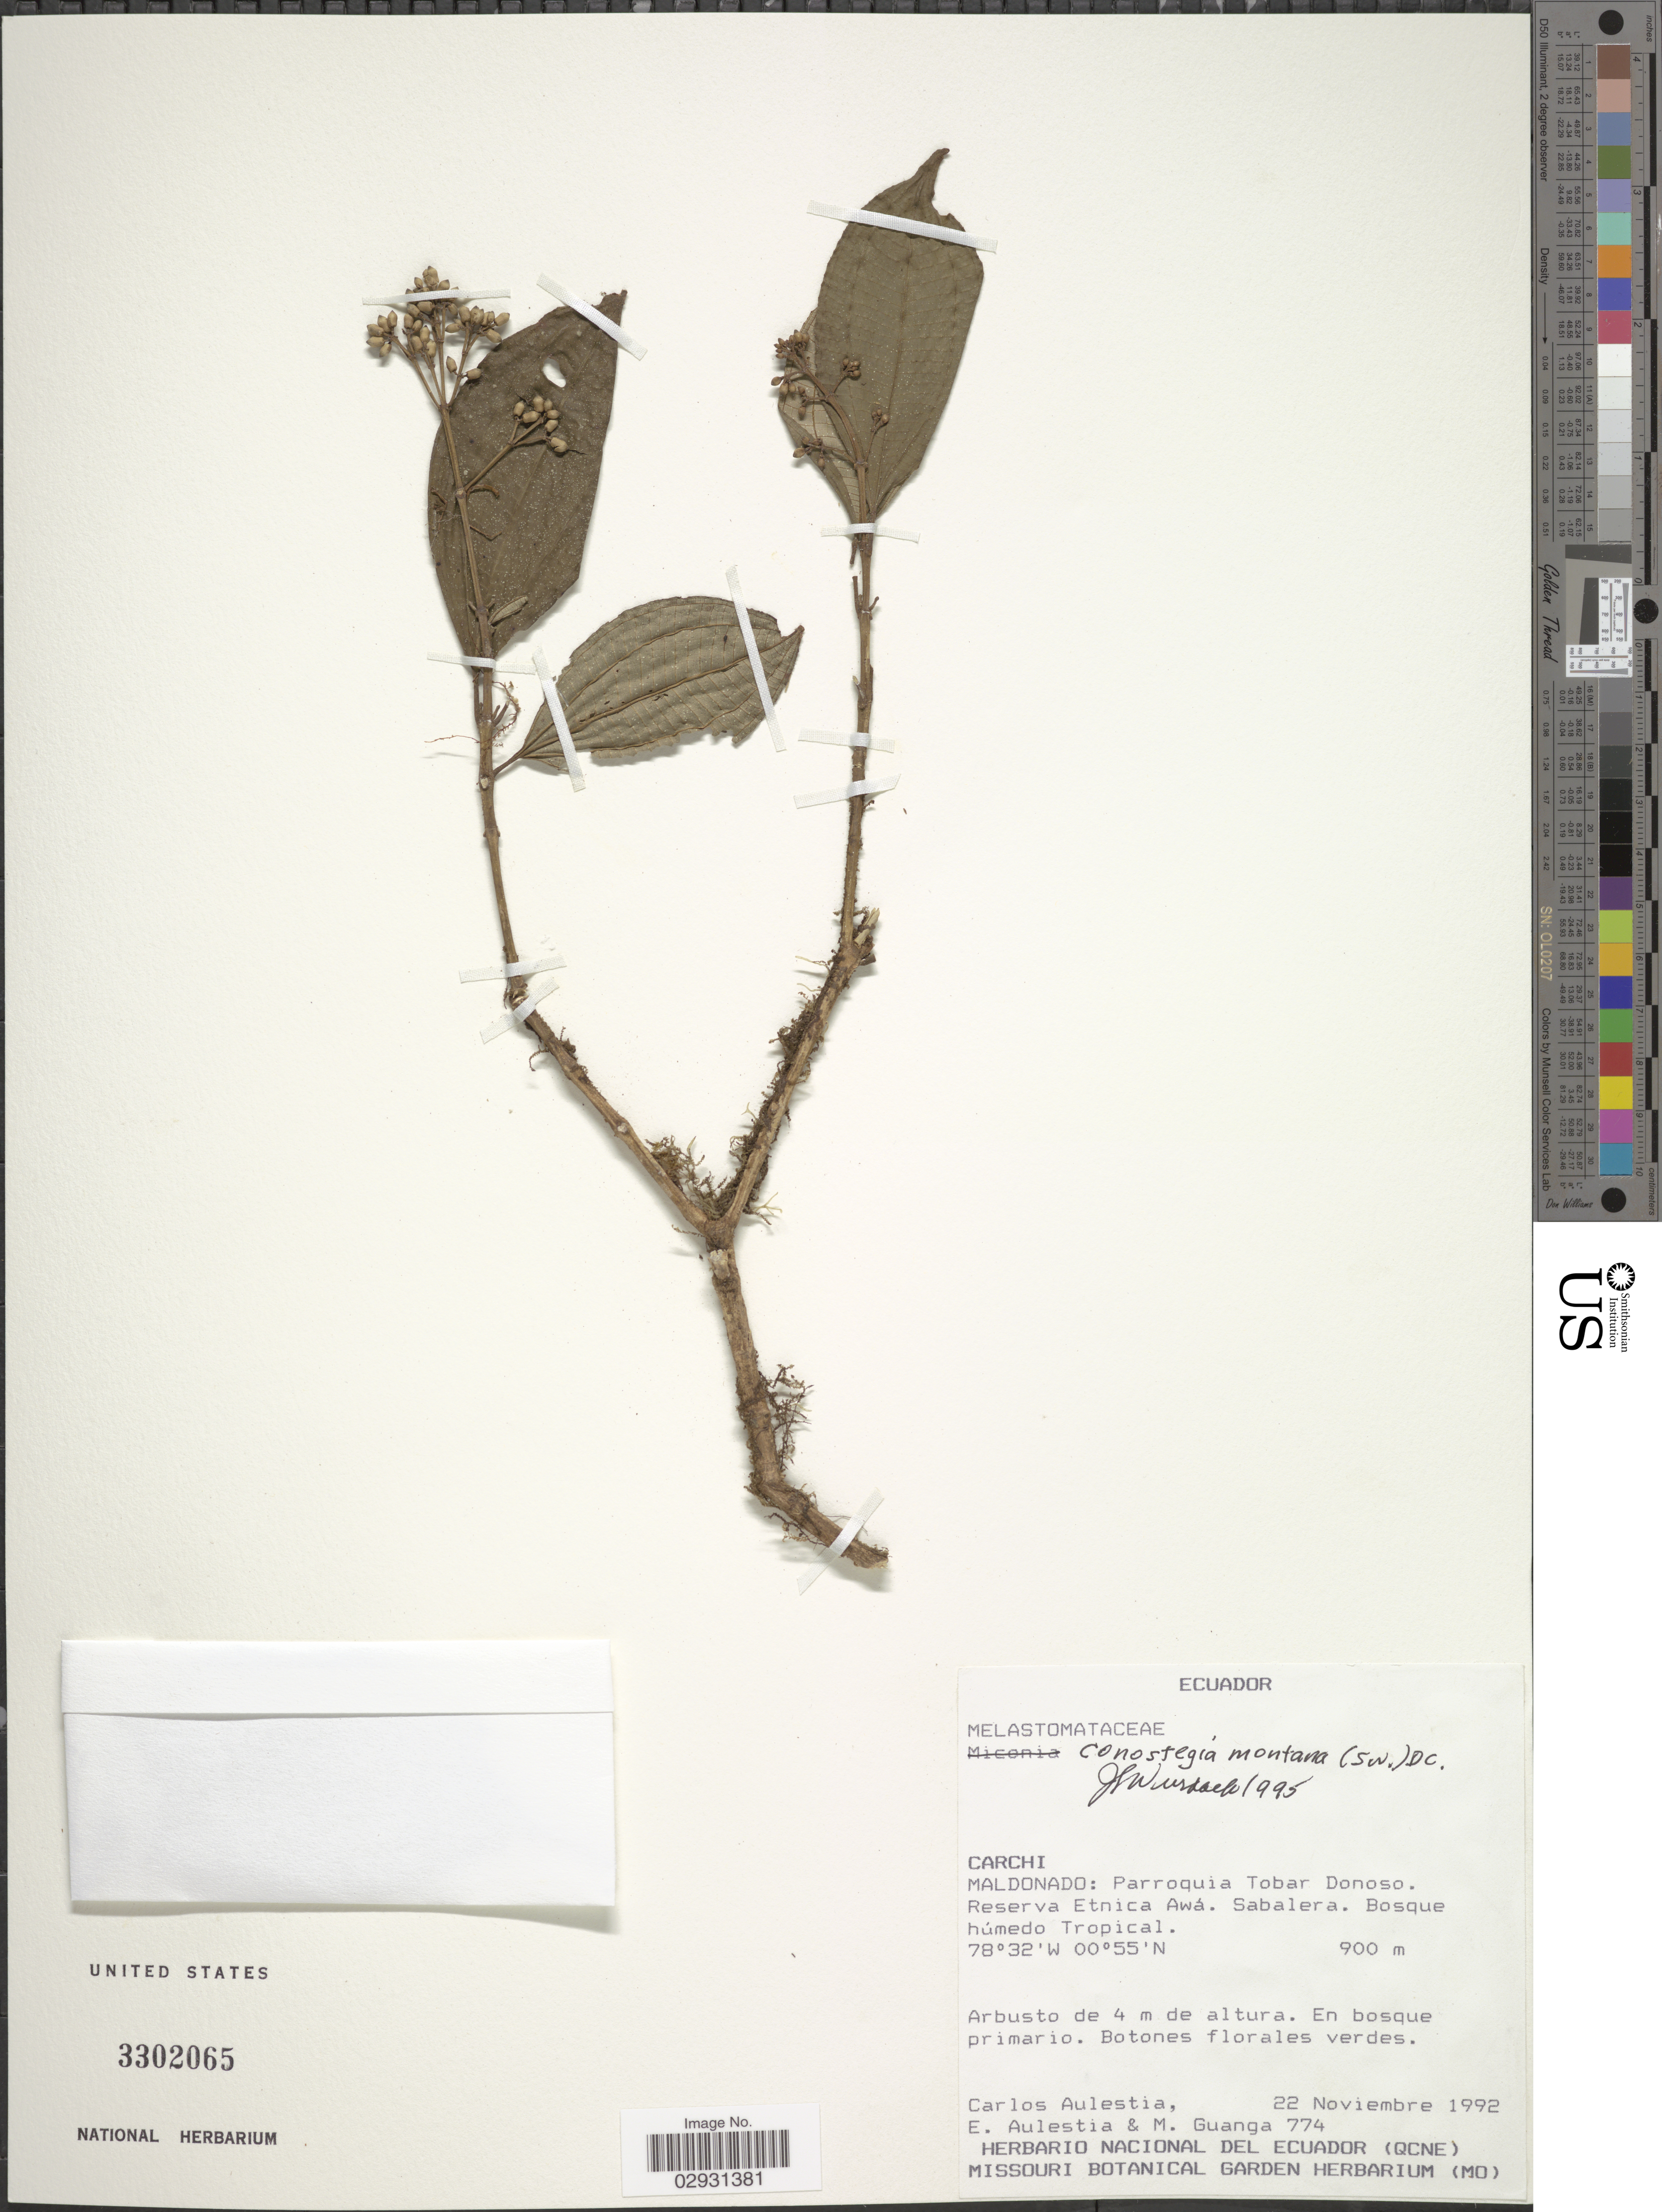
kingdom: Plantae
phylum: Tracheophyta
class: Magnoliopsida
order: Myrtales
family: Melastomataceae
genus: Conostegia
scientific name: Conostegia montana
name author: (Sw.) D. Don ex DC.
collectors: C. Aulestia, E. Aulestia & M. Guanga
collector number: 774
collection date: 1992-11-22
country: Ecuador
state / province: Carchi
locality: Maldonado: Parroquia Tobar Donoso. Reserva Etnica Awá. Sabalera. Bosque húmedo Tropical.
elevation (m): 900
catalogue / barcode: US 3302065